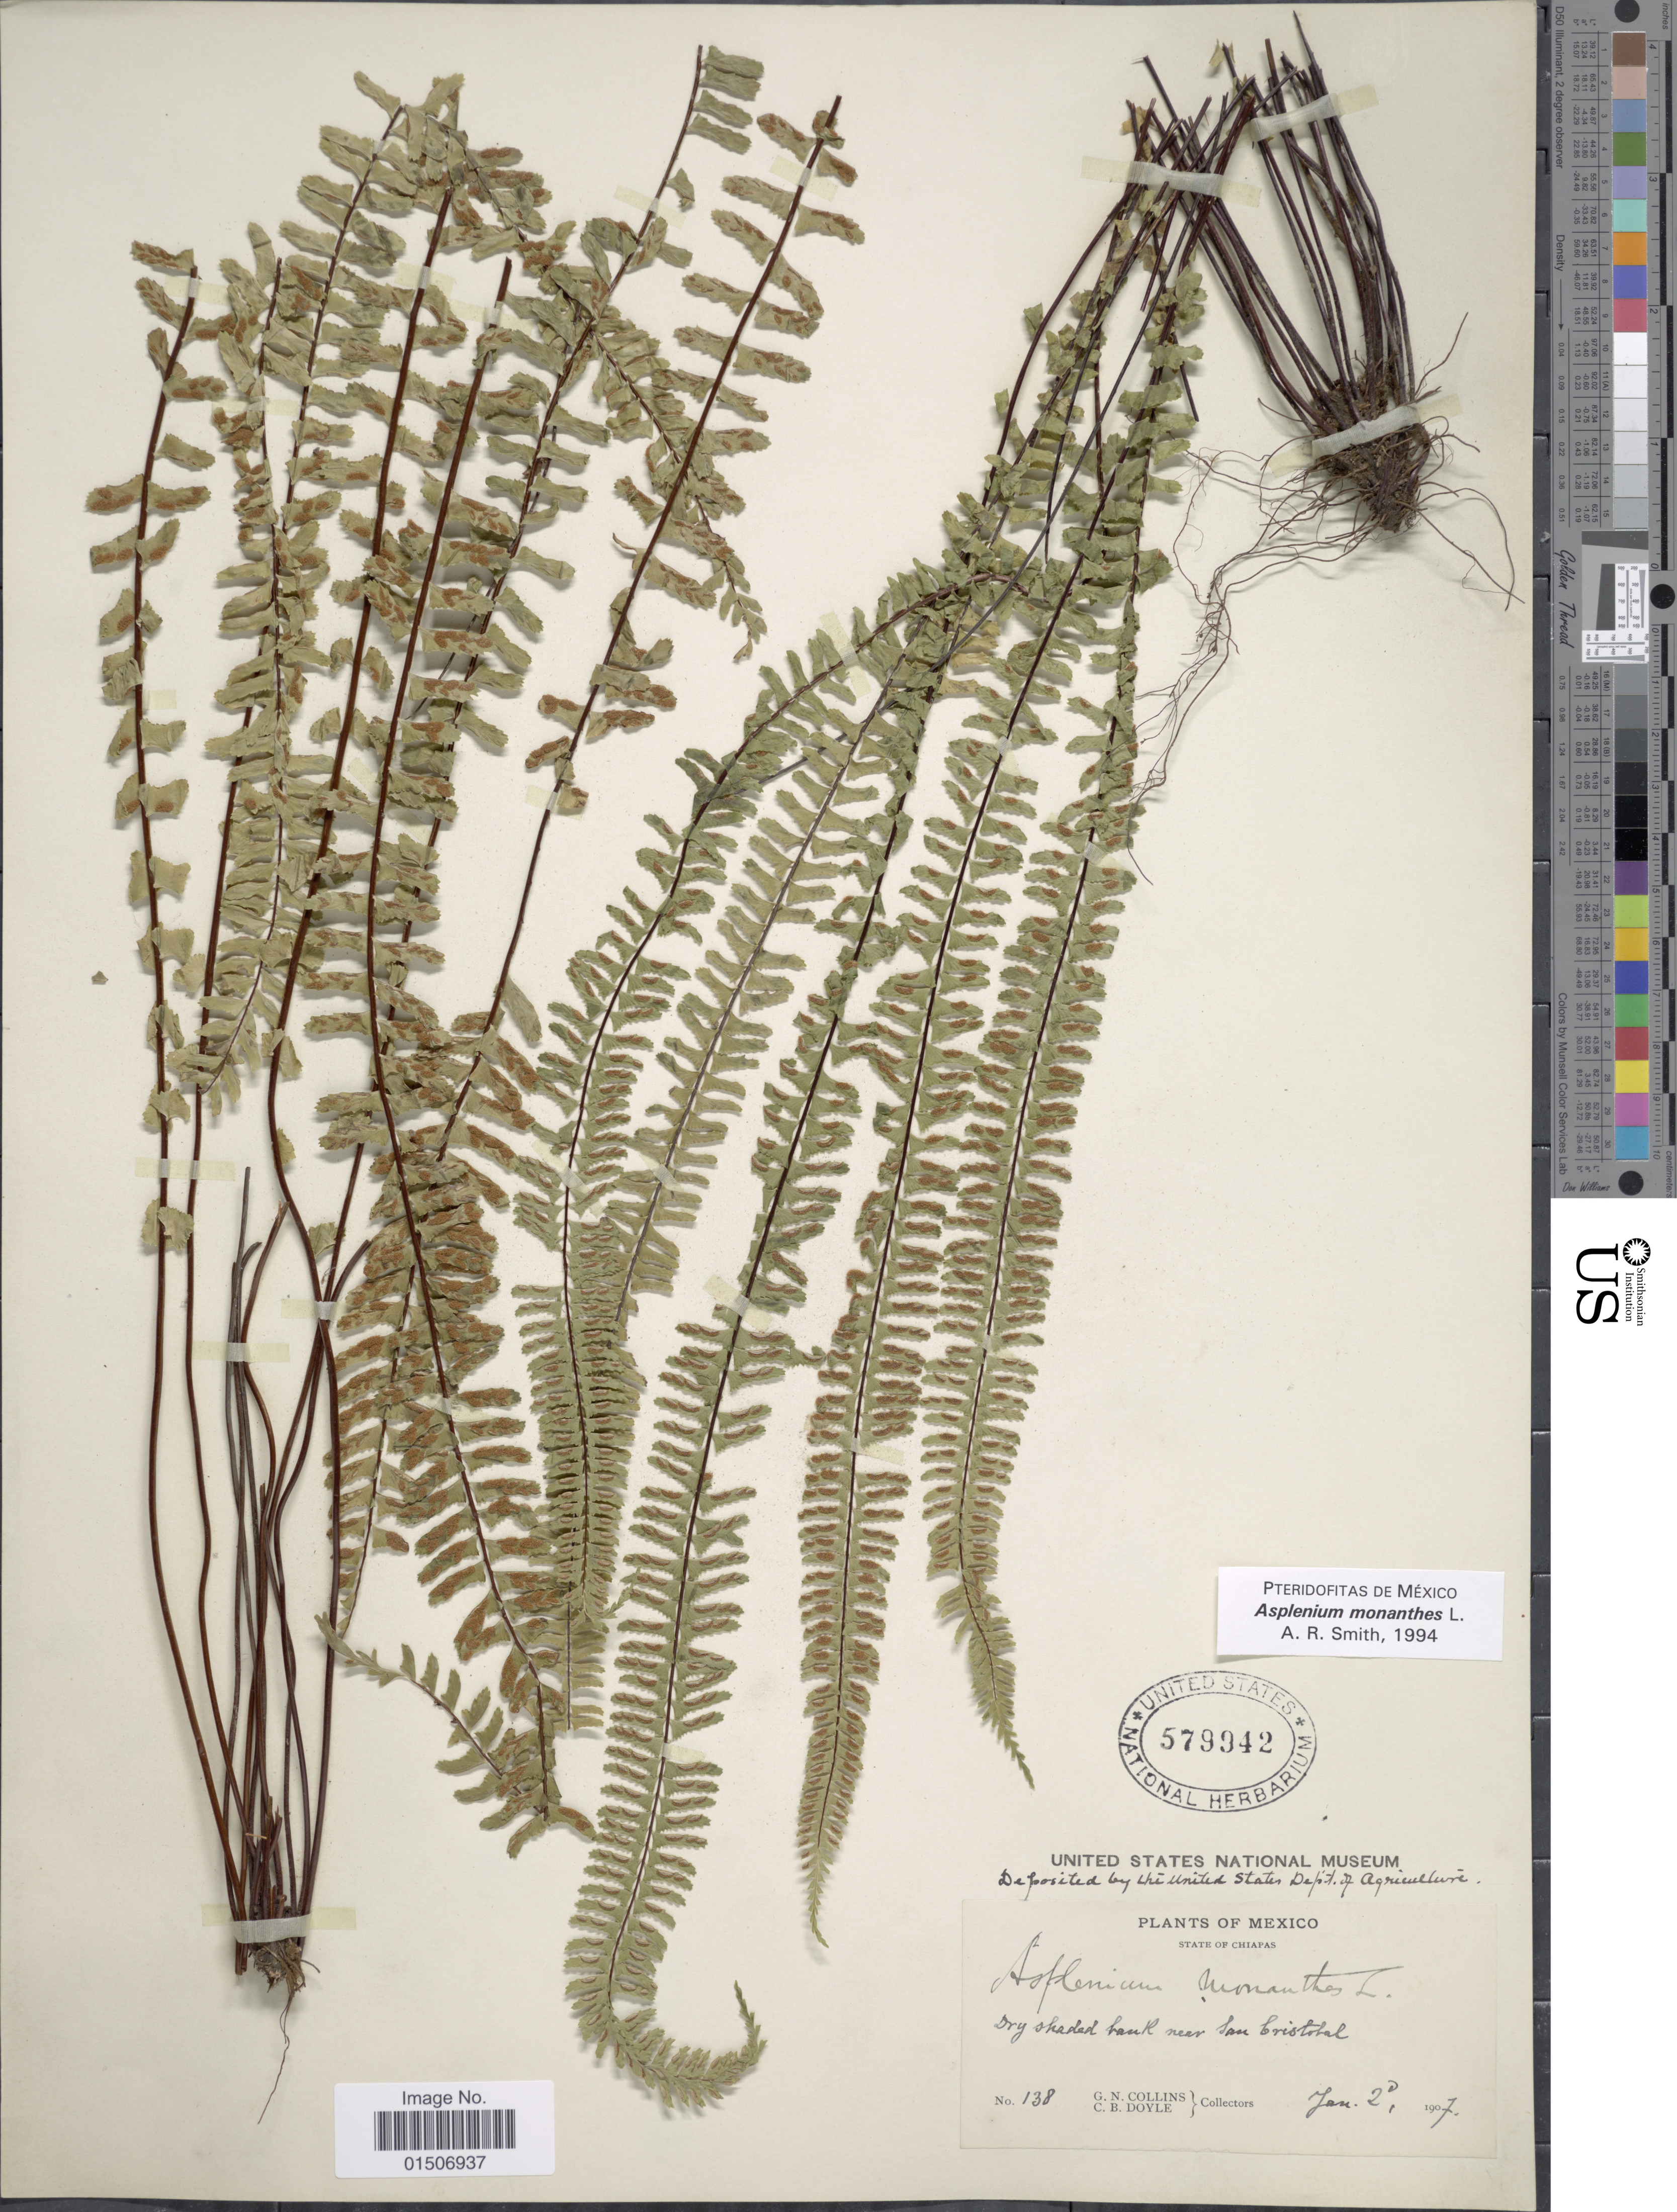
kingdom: Plantae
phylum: Tracheophyta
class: Polypodiopsida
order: Polypodiales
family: Aspleniaceae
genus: Asplenium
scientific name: Asplenium monanthes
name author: L.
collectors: G. Collins & C. Doyle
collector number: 138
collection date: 1907-01-20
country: Mexico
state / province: Chiapas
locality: Dry shaded bank near San Cristobal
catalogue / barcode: US 579942